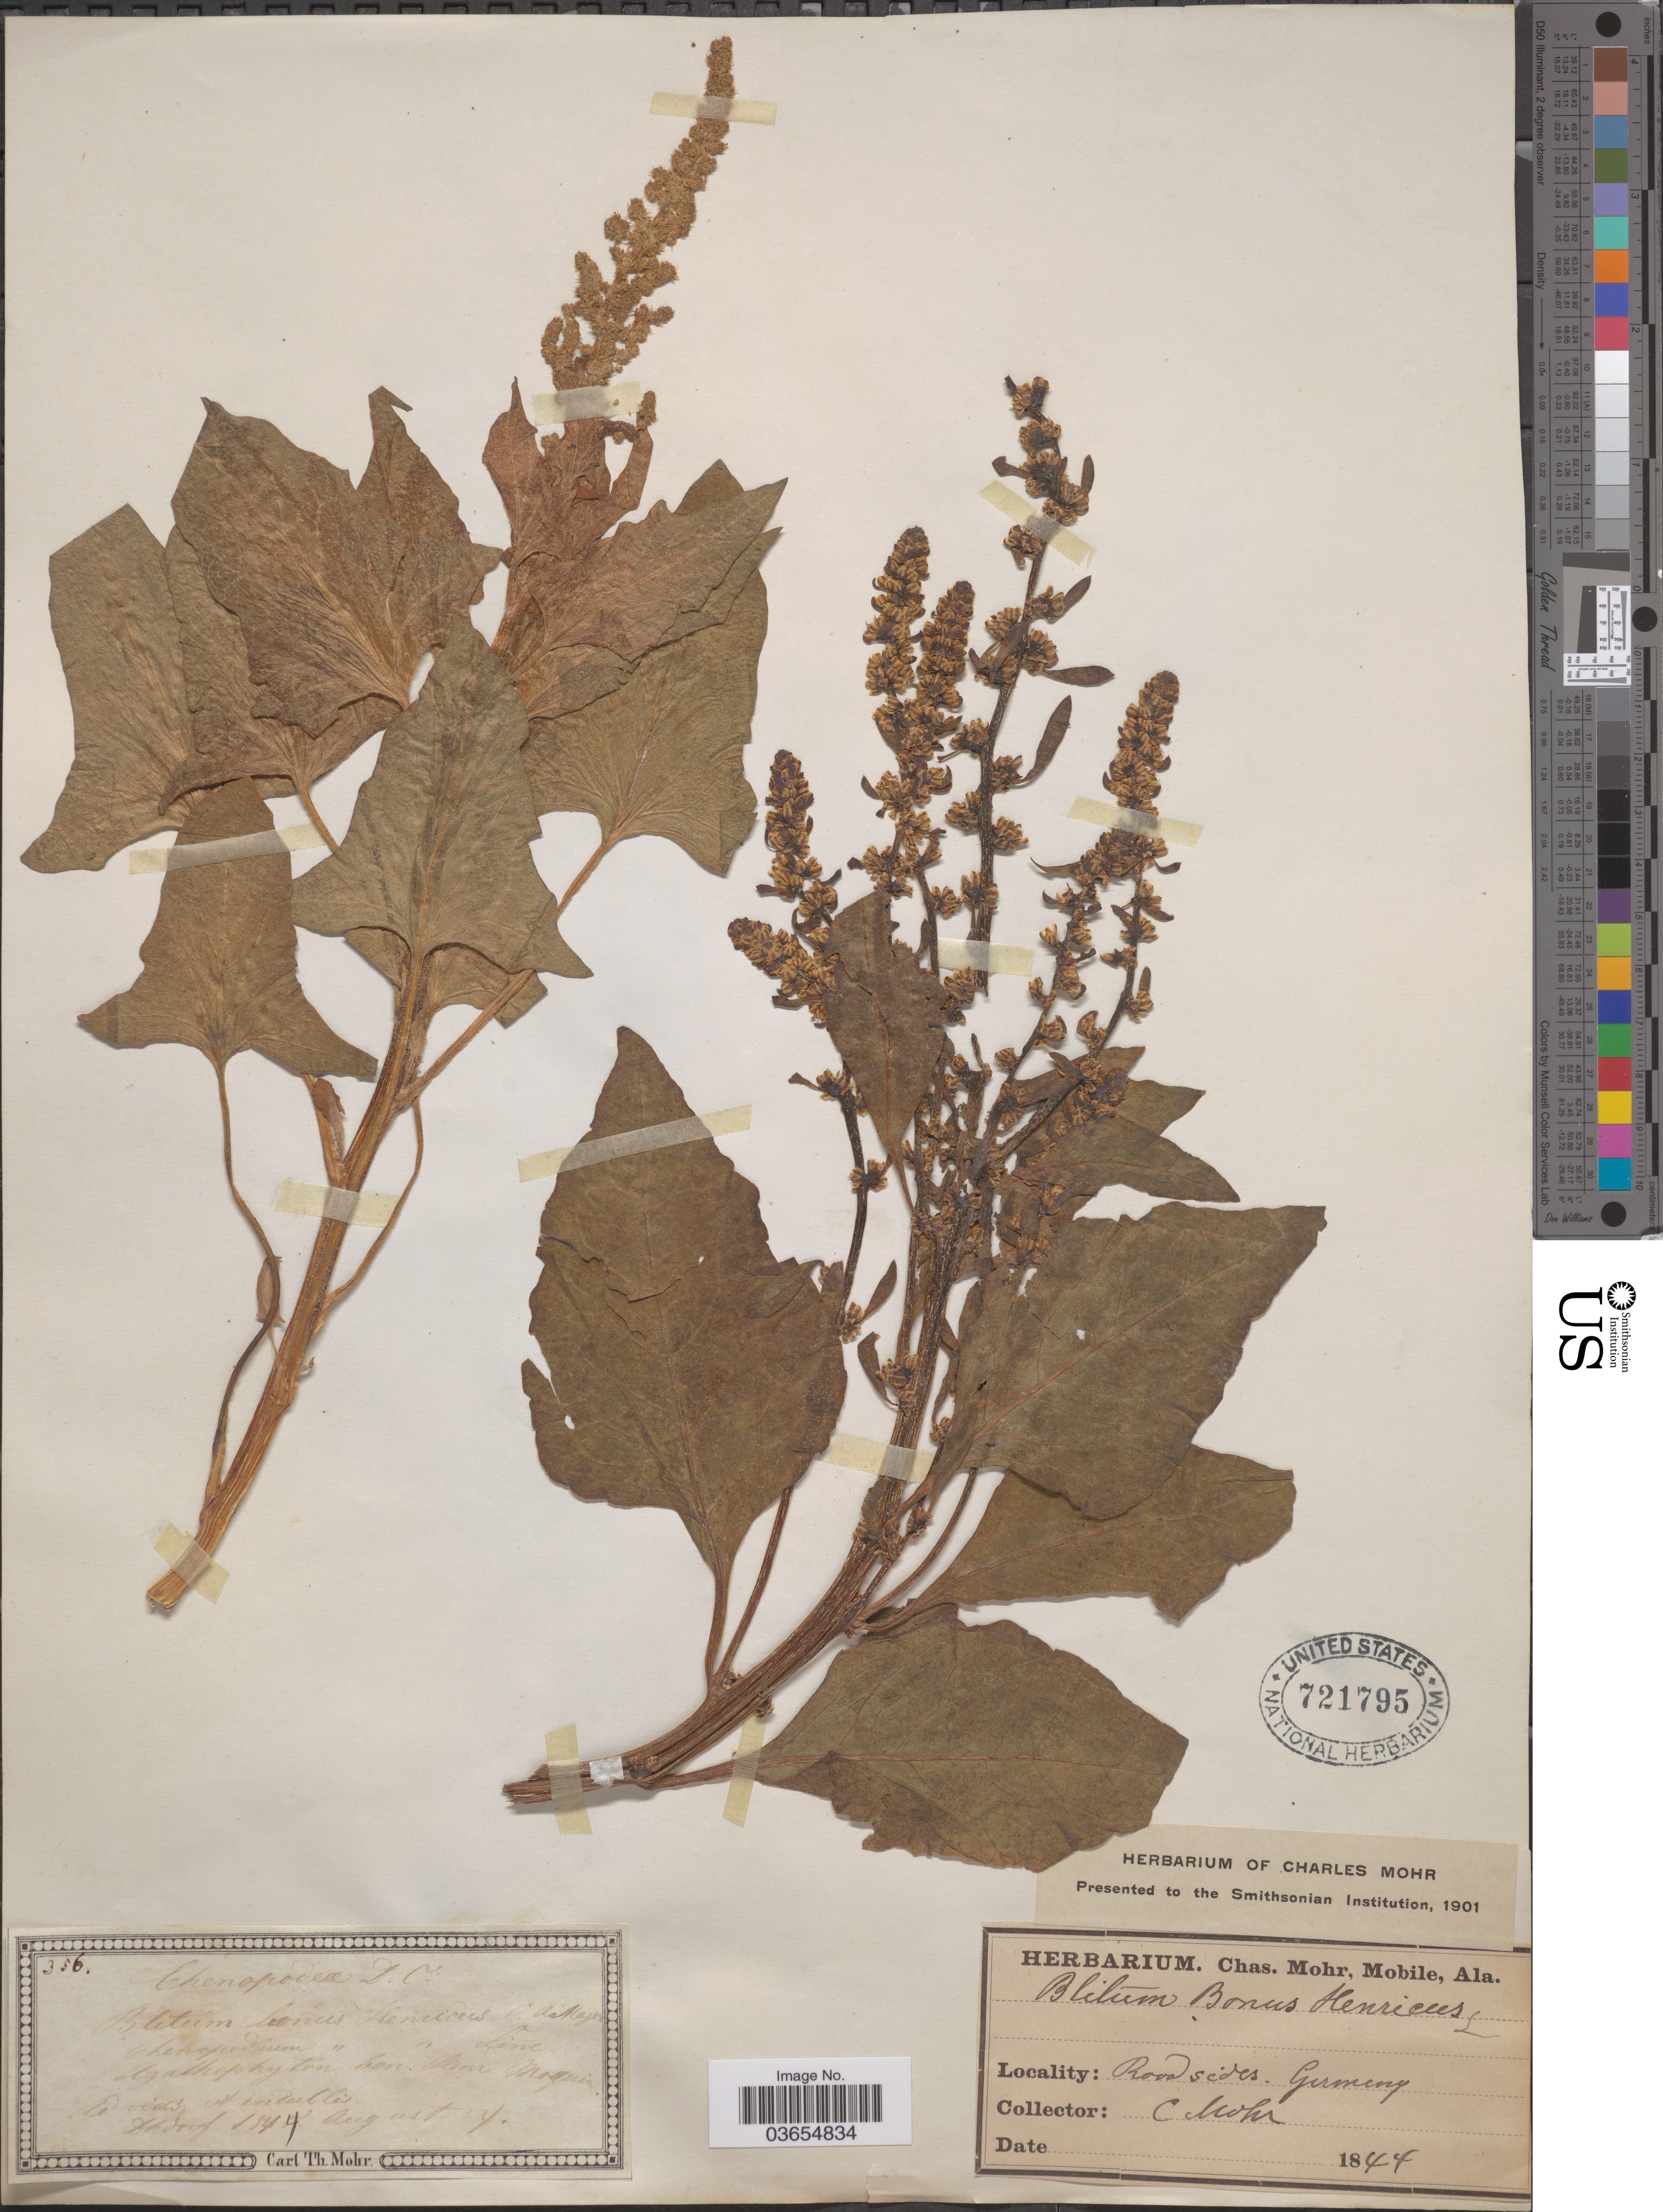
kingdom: Plantae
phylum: Tracheophyta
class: Magnoliopsida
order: Caryophyllales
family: Amaranthaceae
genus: Chenopodium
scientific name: Chenopodium bonus-henricus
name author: L.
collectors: Mohr, C. T. (herbarium)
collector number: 356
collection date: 1844-08-04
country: Germany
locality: Ovias [interpreted] St. endaltis [interpreted]. [unsure placement] Akdorf [interpreted].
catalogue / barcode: US 721795